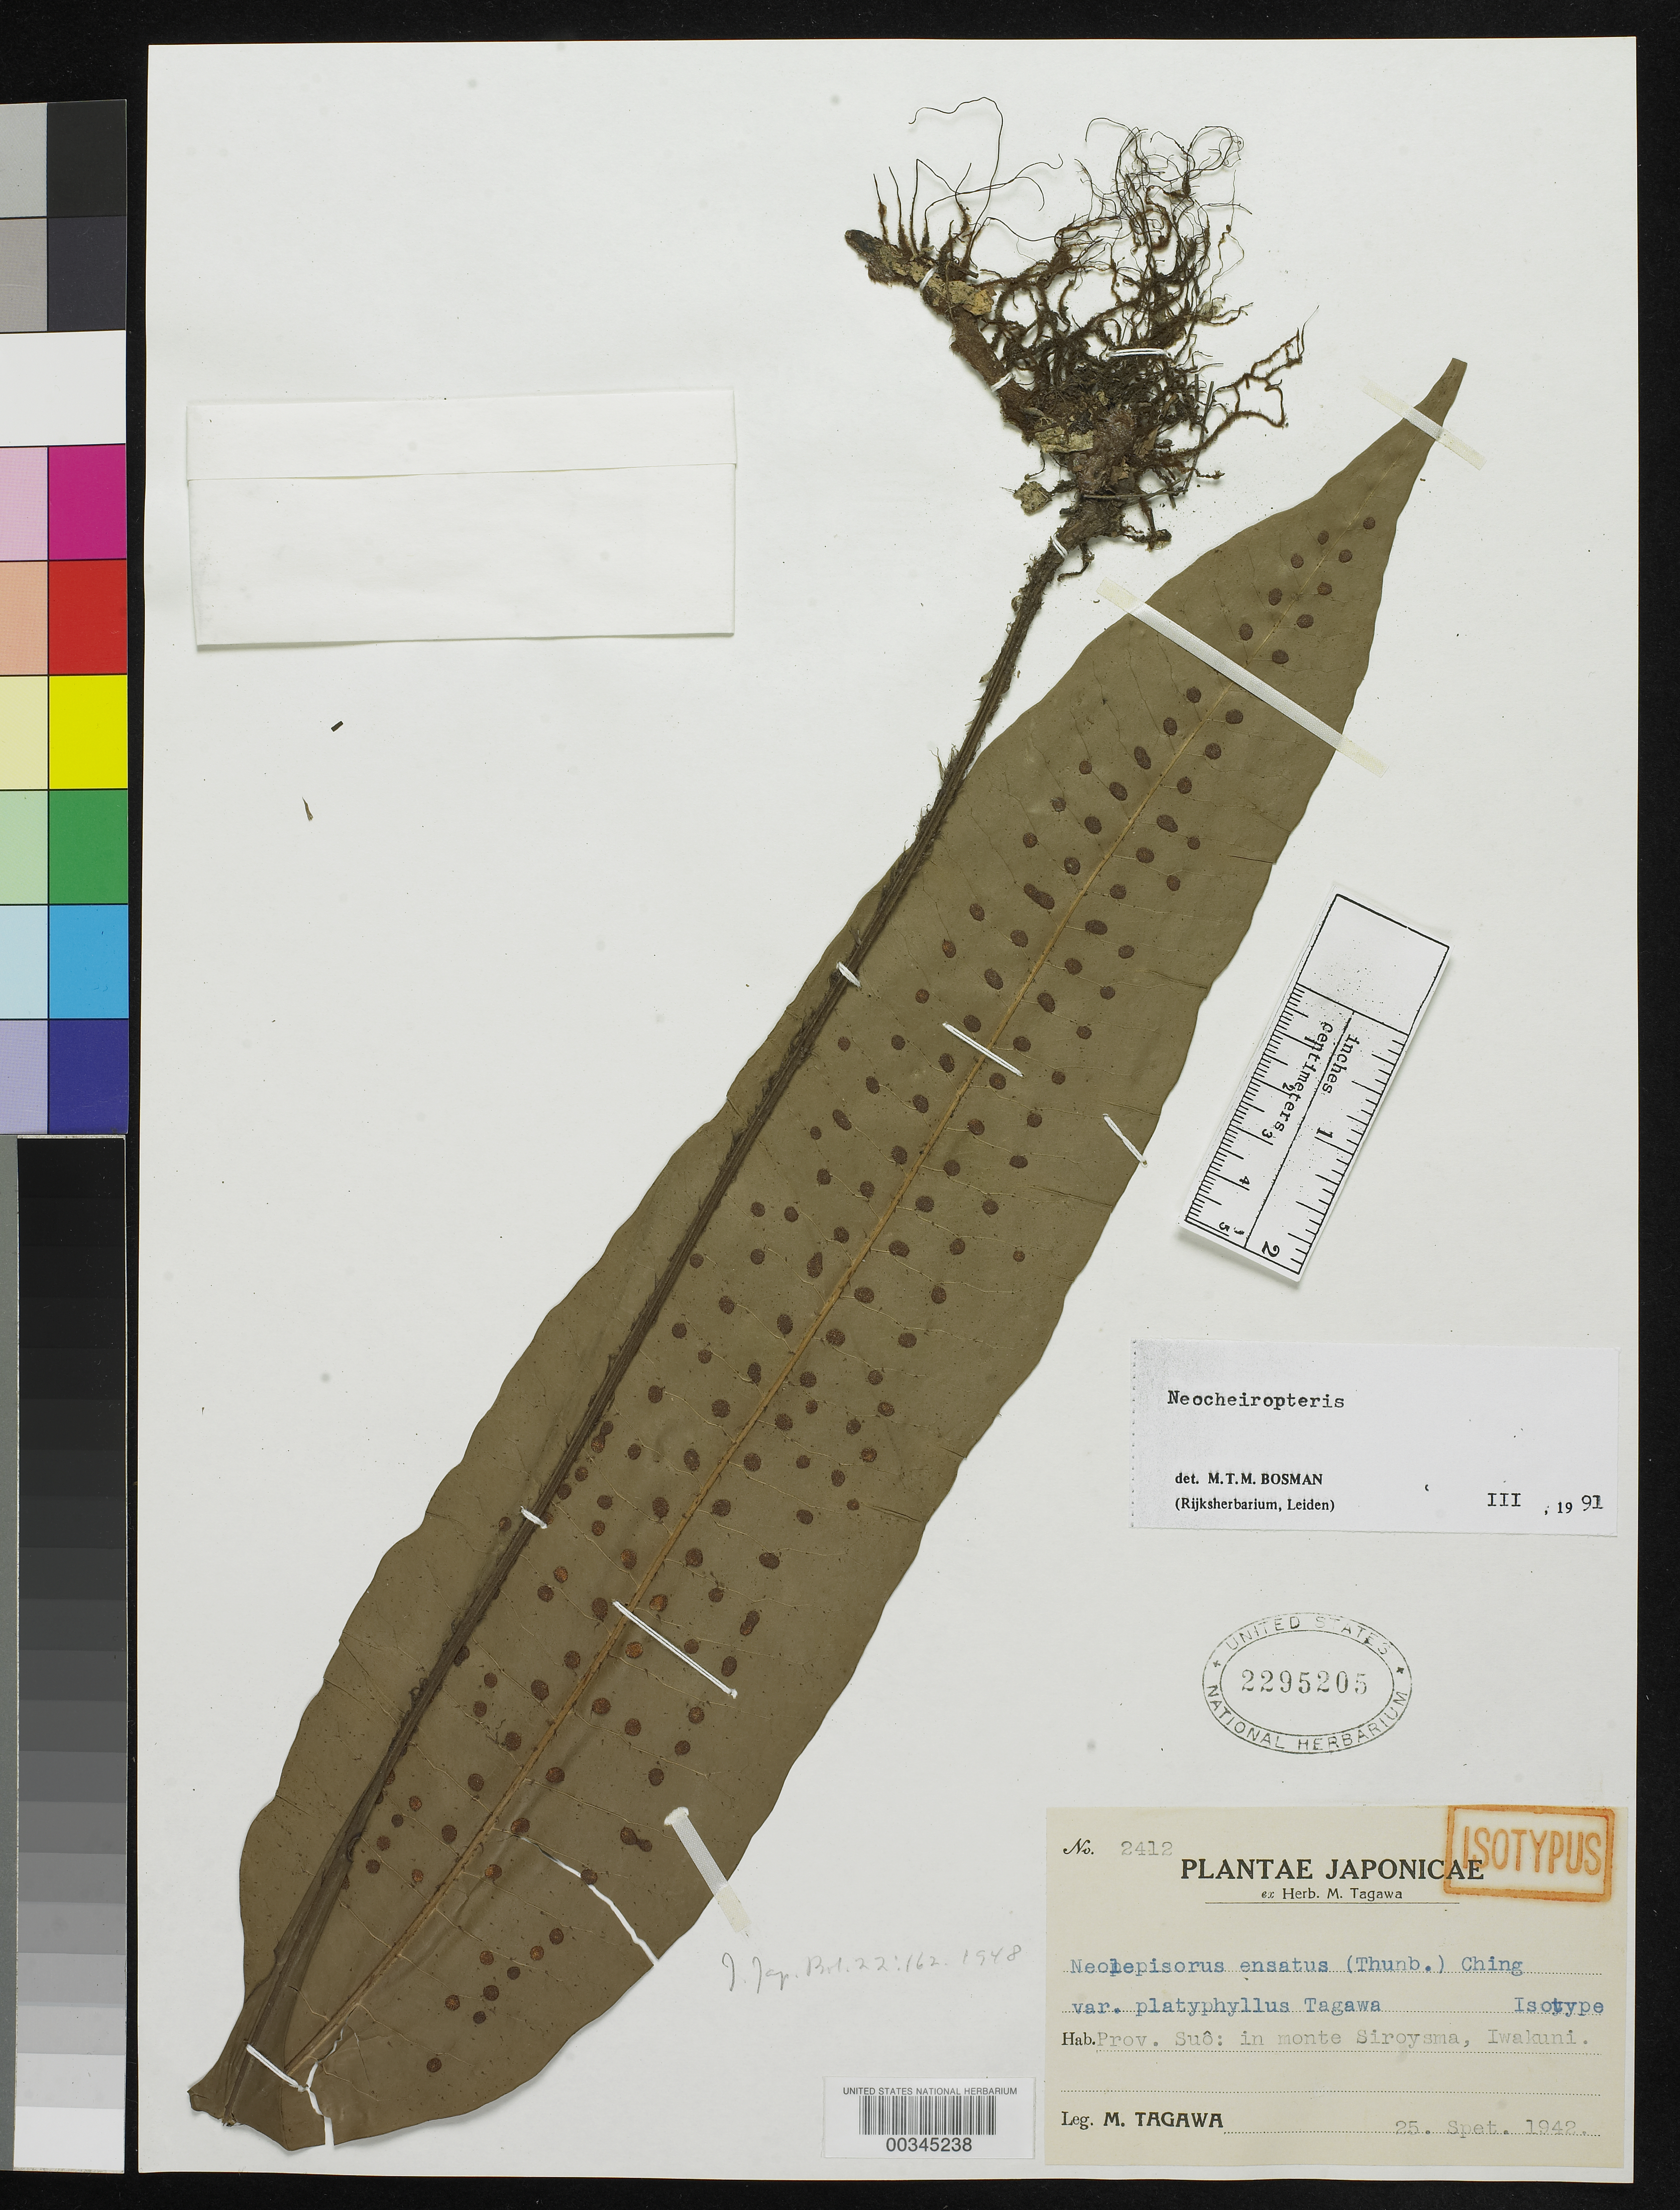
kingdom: Plantae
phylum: Tracheophyta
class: Polypodiopsida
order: Polypodiales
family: Polypodiaceae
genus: Neolepisorus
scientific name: Neolepisorus ensatus var. platyphyllus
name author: Tagawa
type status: Isotype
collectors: M. Tagawa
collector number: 2412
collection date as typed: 25 Sep 1942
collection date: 1942-09-25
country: Japan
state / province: Yamaguti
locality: In Monte Siroysma, Iwakuni. [On Mount Siroysma, Iwakuni.]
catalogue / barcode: US 2295205